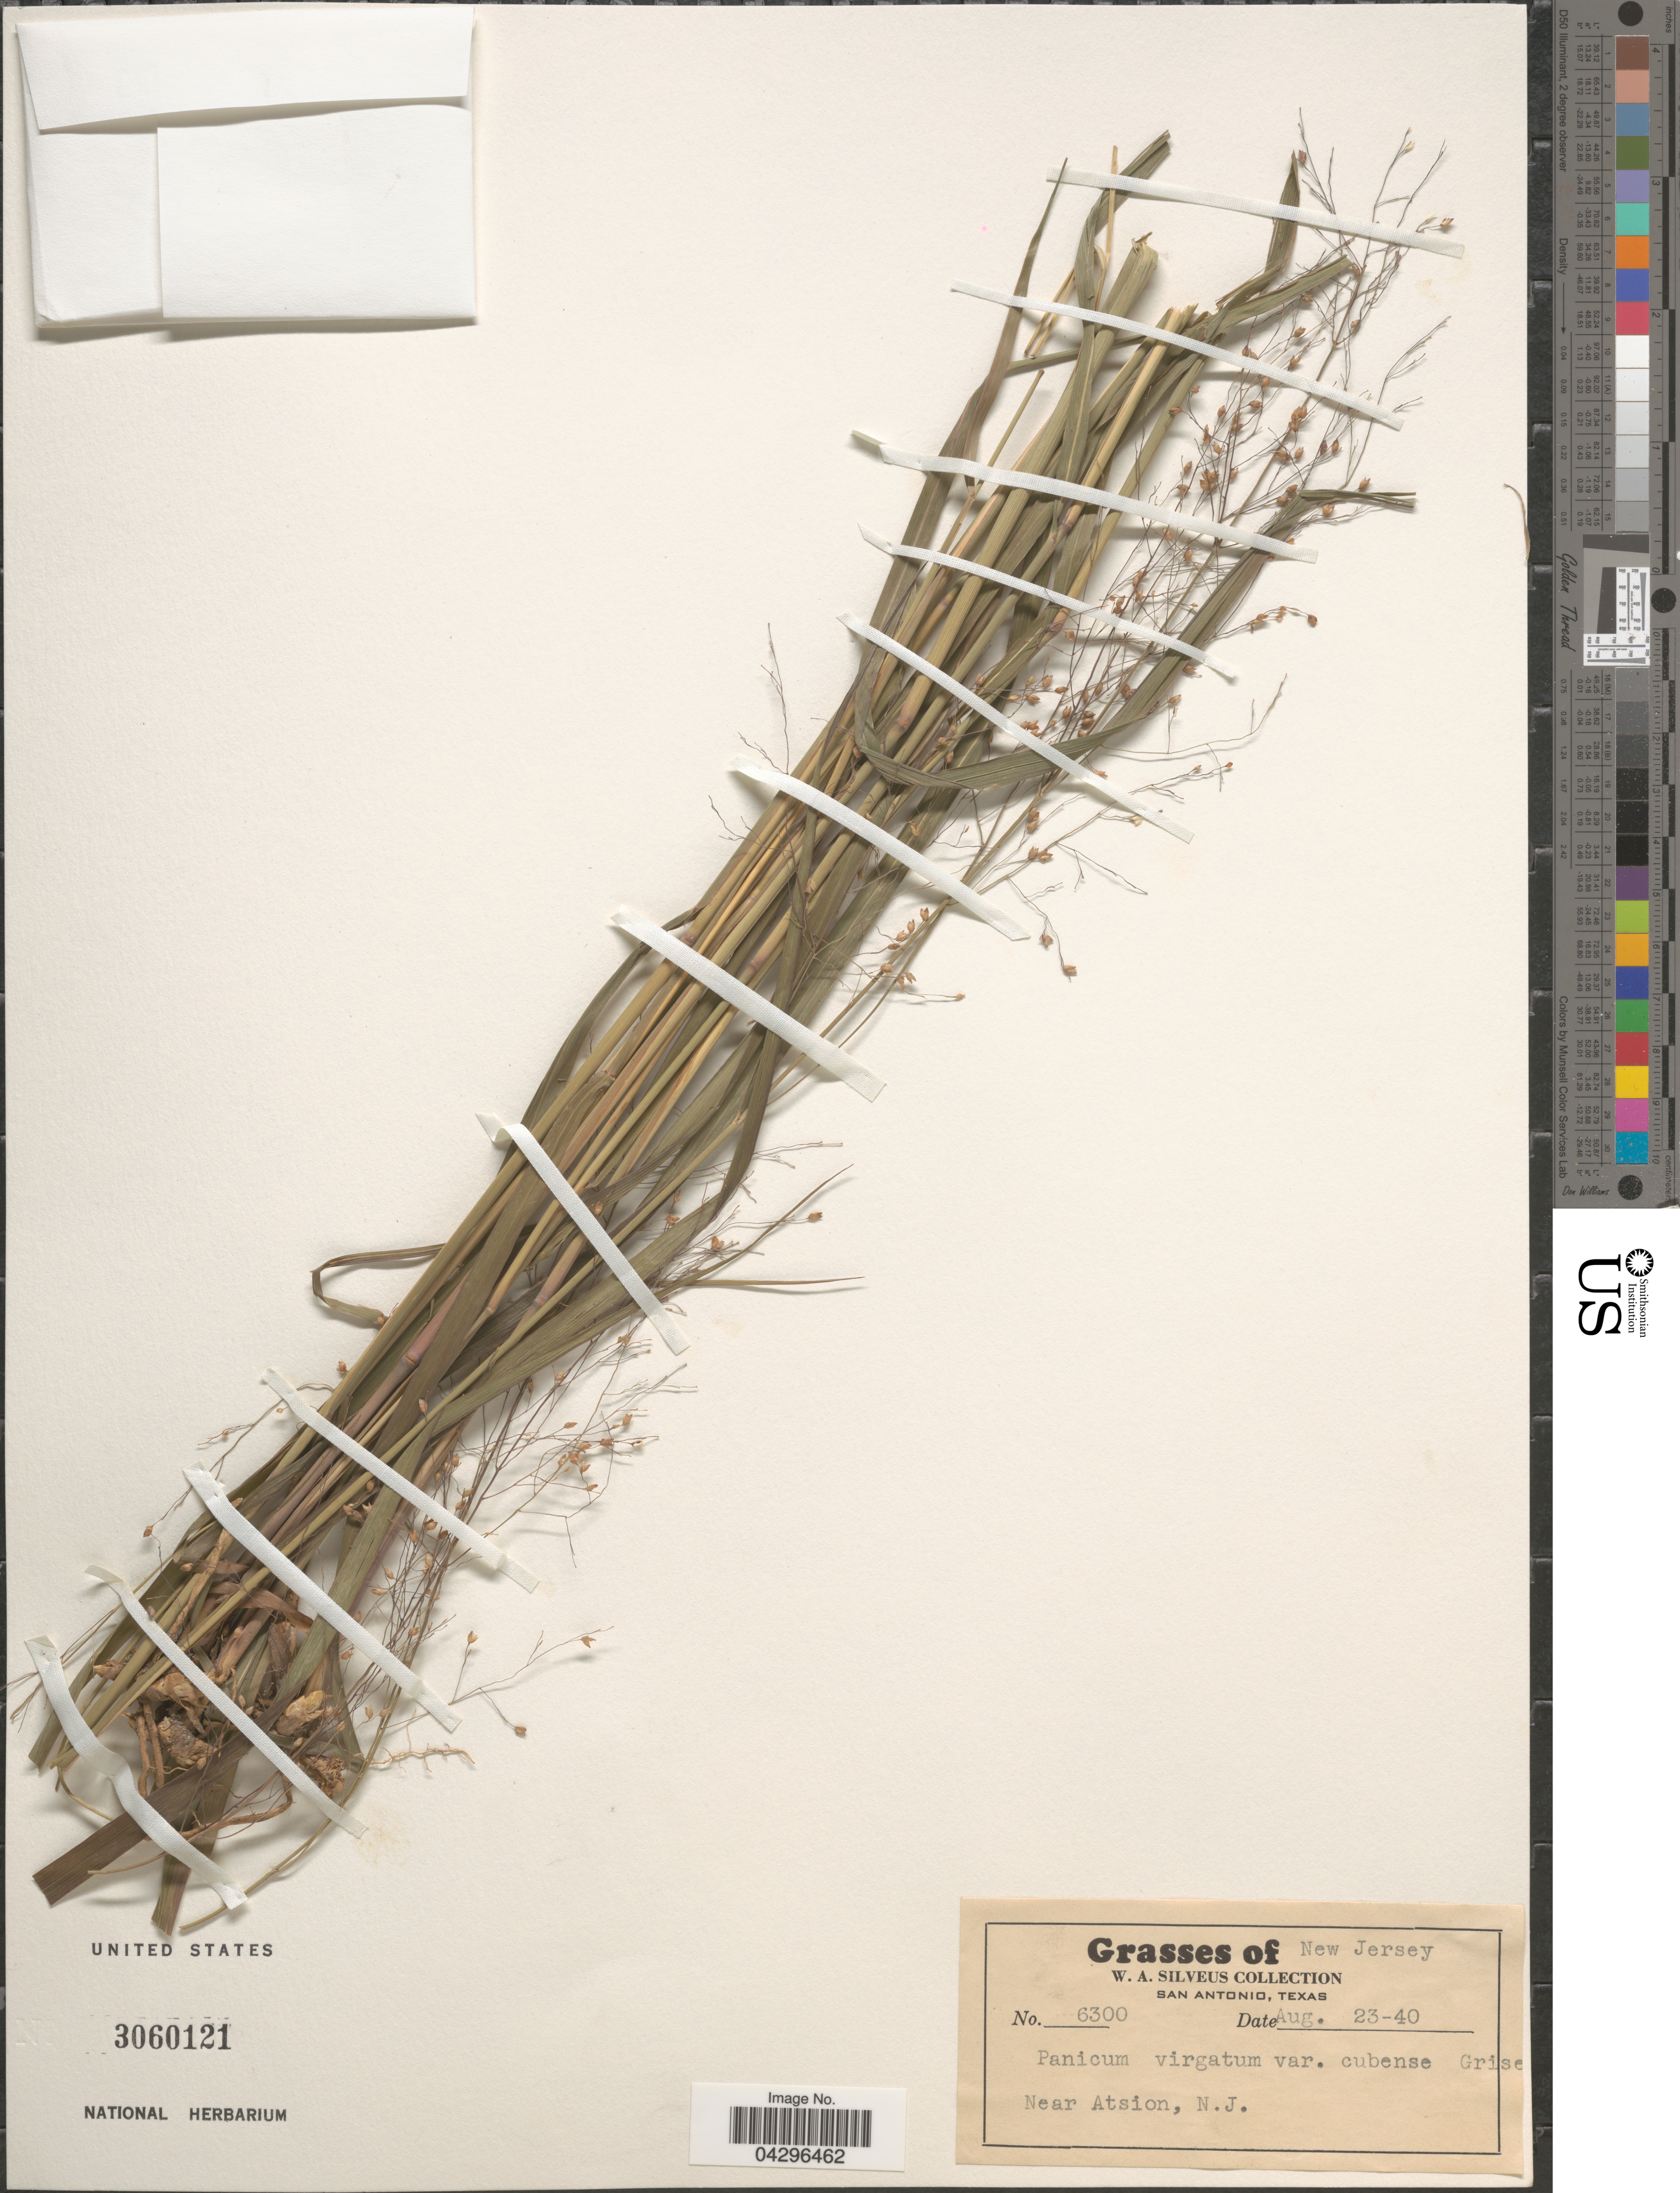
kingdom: Plantae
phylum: Tracheophyta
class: Liliopsida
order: Poales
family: Poaceae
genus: Panicum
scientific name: Panicum virgatum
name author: L.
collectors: W. Silveus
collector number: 6300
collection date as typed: Transcribed d/m/y: 23/8/40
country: United States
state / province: New Jersey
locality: Near Atsion.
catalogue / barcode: US 3060121